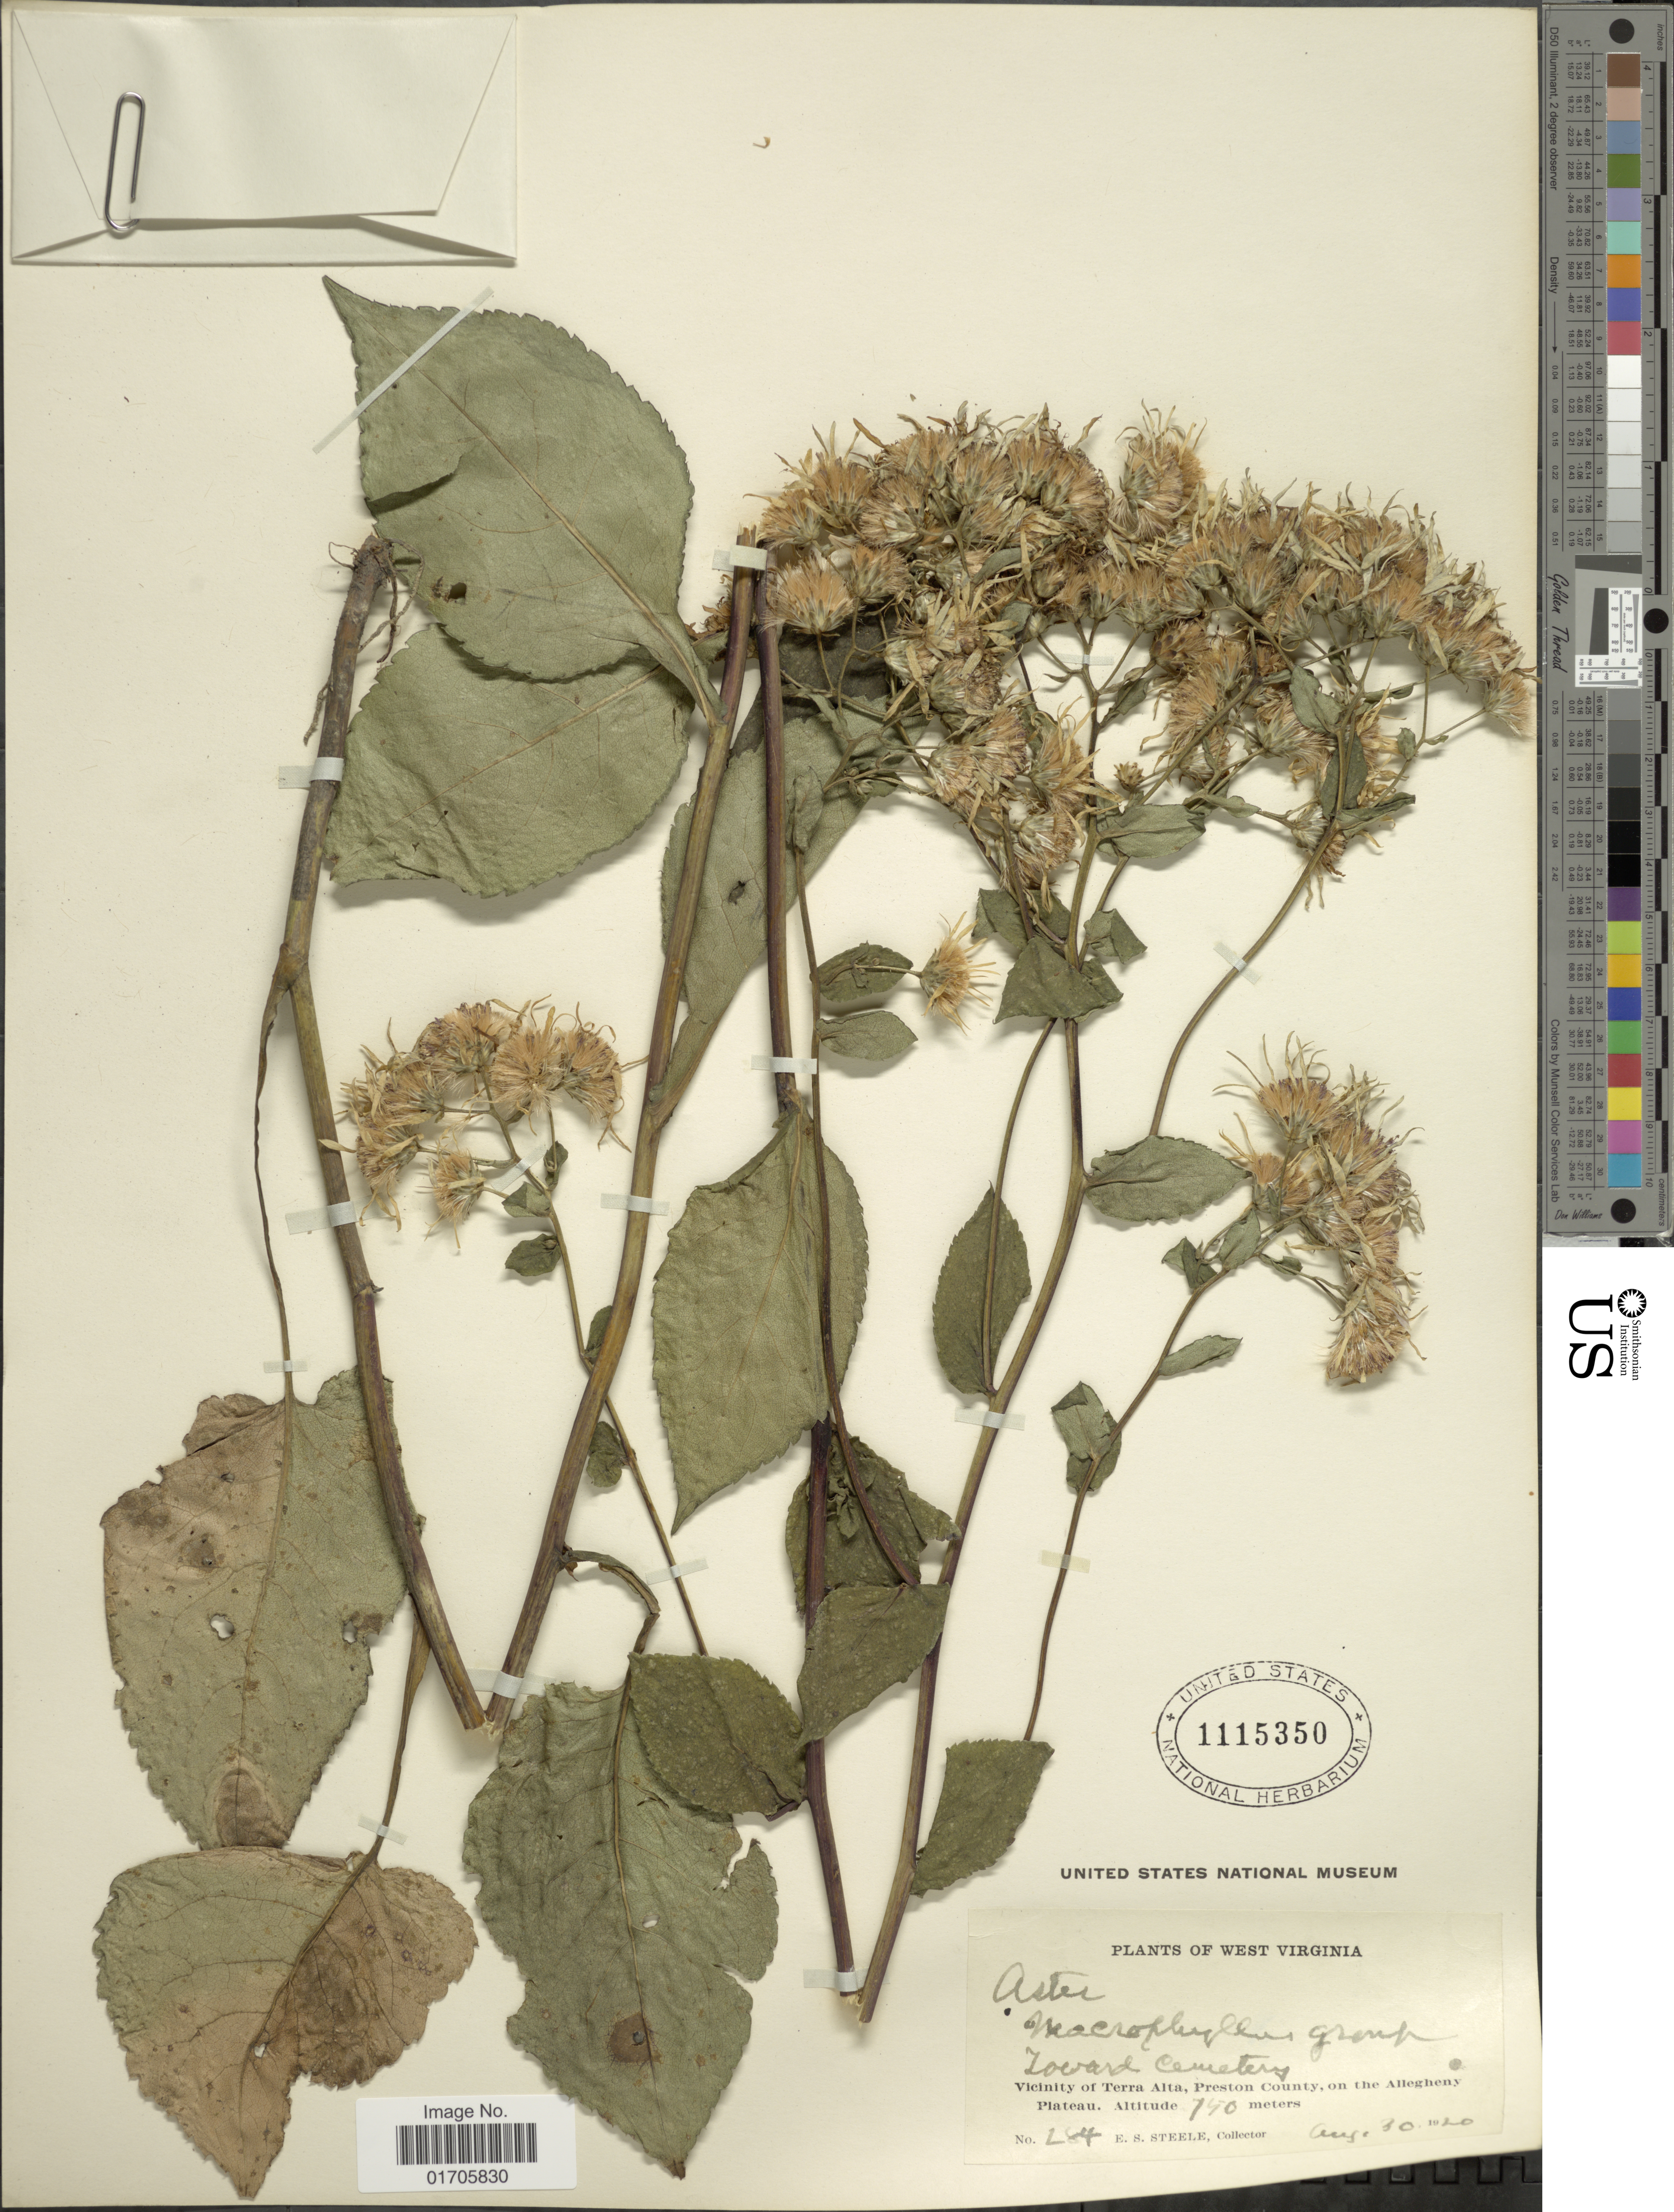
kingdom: Plantae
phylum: Tracheophyta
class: Magnoliopsida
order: Asterales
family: Asteraceae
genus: Eurybia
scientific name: Eurybia macrophylla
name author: (L.) Cass.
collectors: E. Steele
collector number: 284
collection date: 1920-08-30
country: United States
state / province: West Virginia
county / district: Preston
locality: Toward Cemetery. Vicinity of Terra Alta, Preston County, on the Allegheny Plateau.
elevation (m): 750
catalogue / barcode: US 1115350